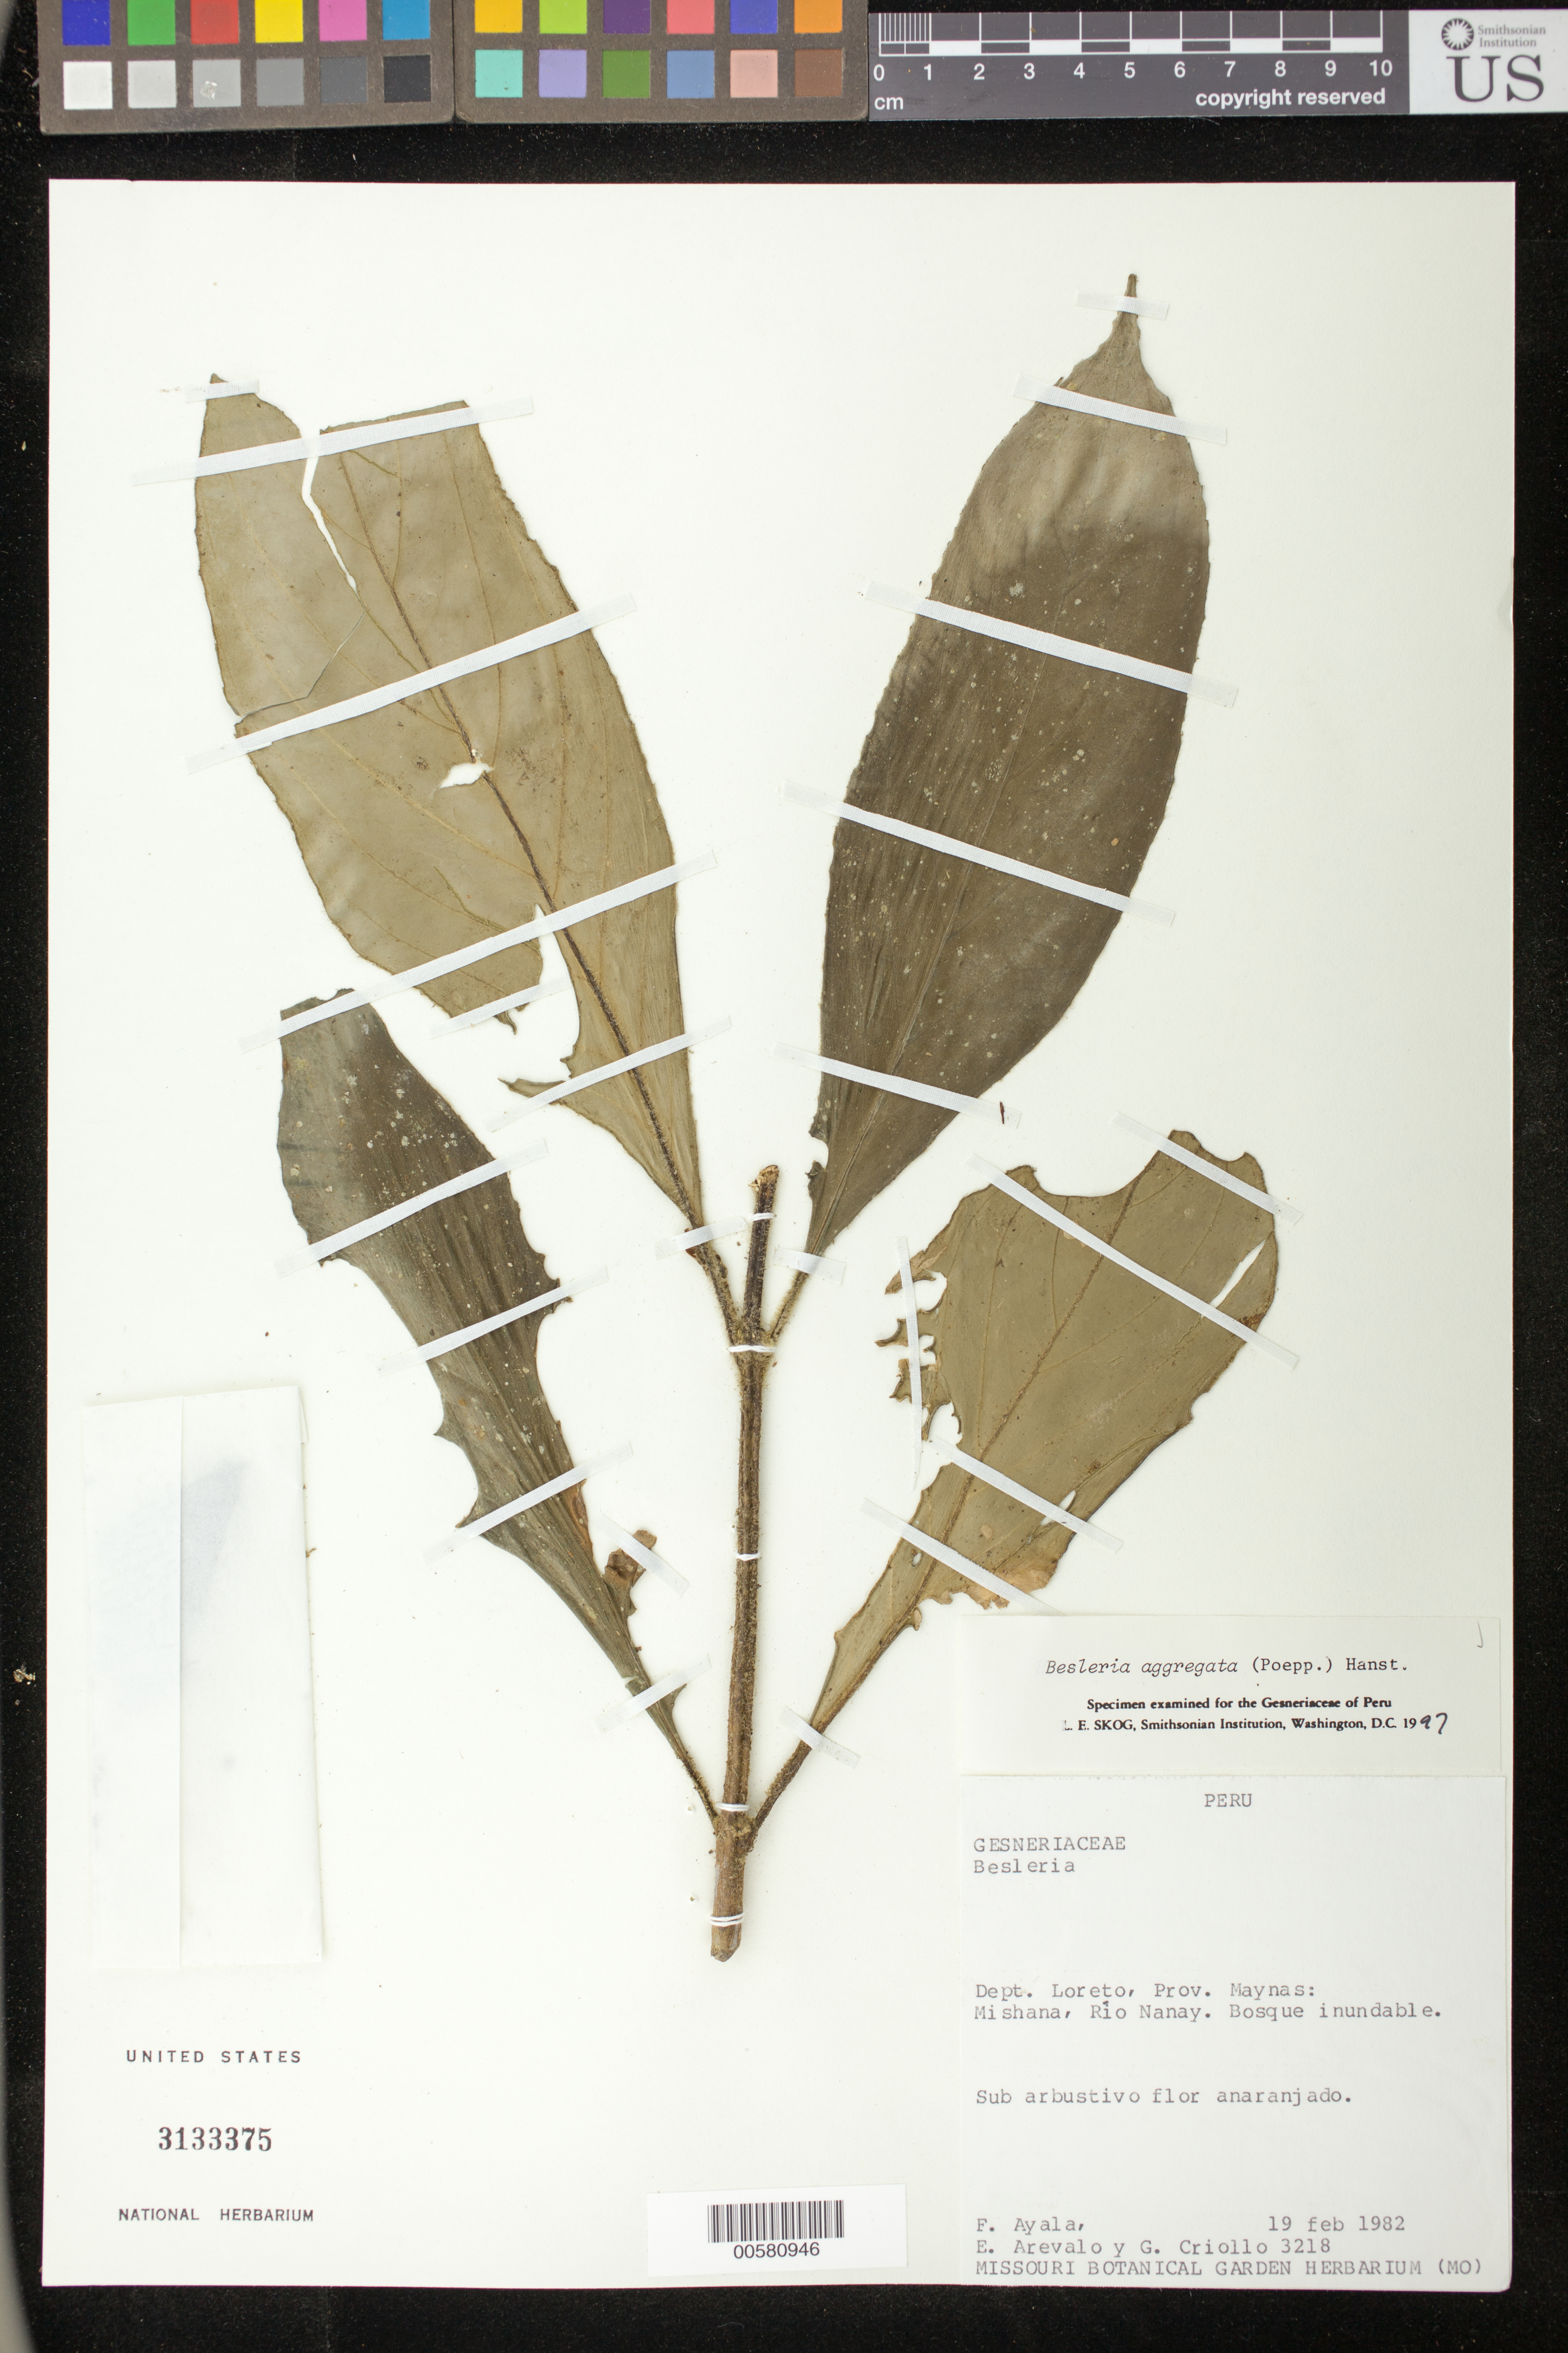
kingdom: Plantae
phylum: Tracheophyta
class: Magnoliopsida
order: Lamiales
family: Gesneriaceae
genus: Besleria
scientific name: Besleria aggregata var. aggregata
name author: (Mart.) Hanst.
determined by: Skog, Laurence E.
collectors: F. Ayala F., E. Arevalo & G. Criollo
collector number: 3218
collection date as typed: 19 Feb 1982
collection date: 1982-02-19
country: Peru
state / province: Loreto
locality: Prov. Maynas; Mishana, Río Nanay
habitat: Bosque inundable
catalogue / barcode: US 3133375